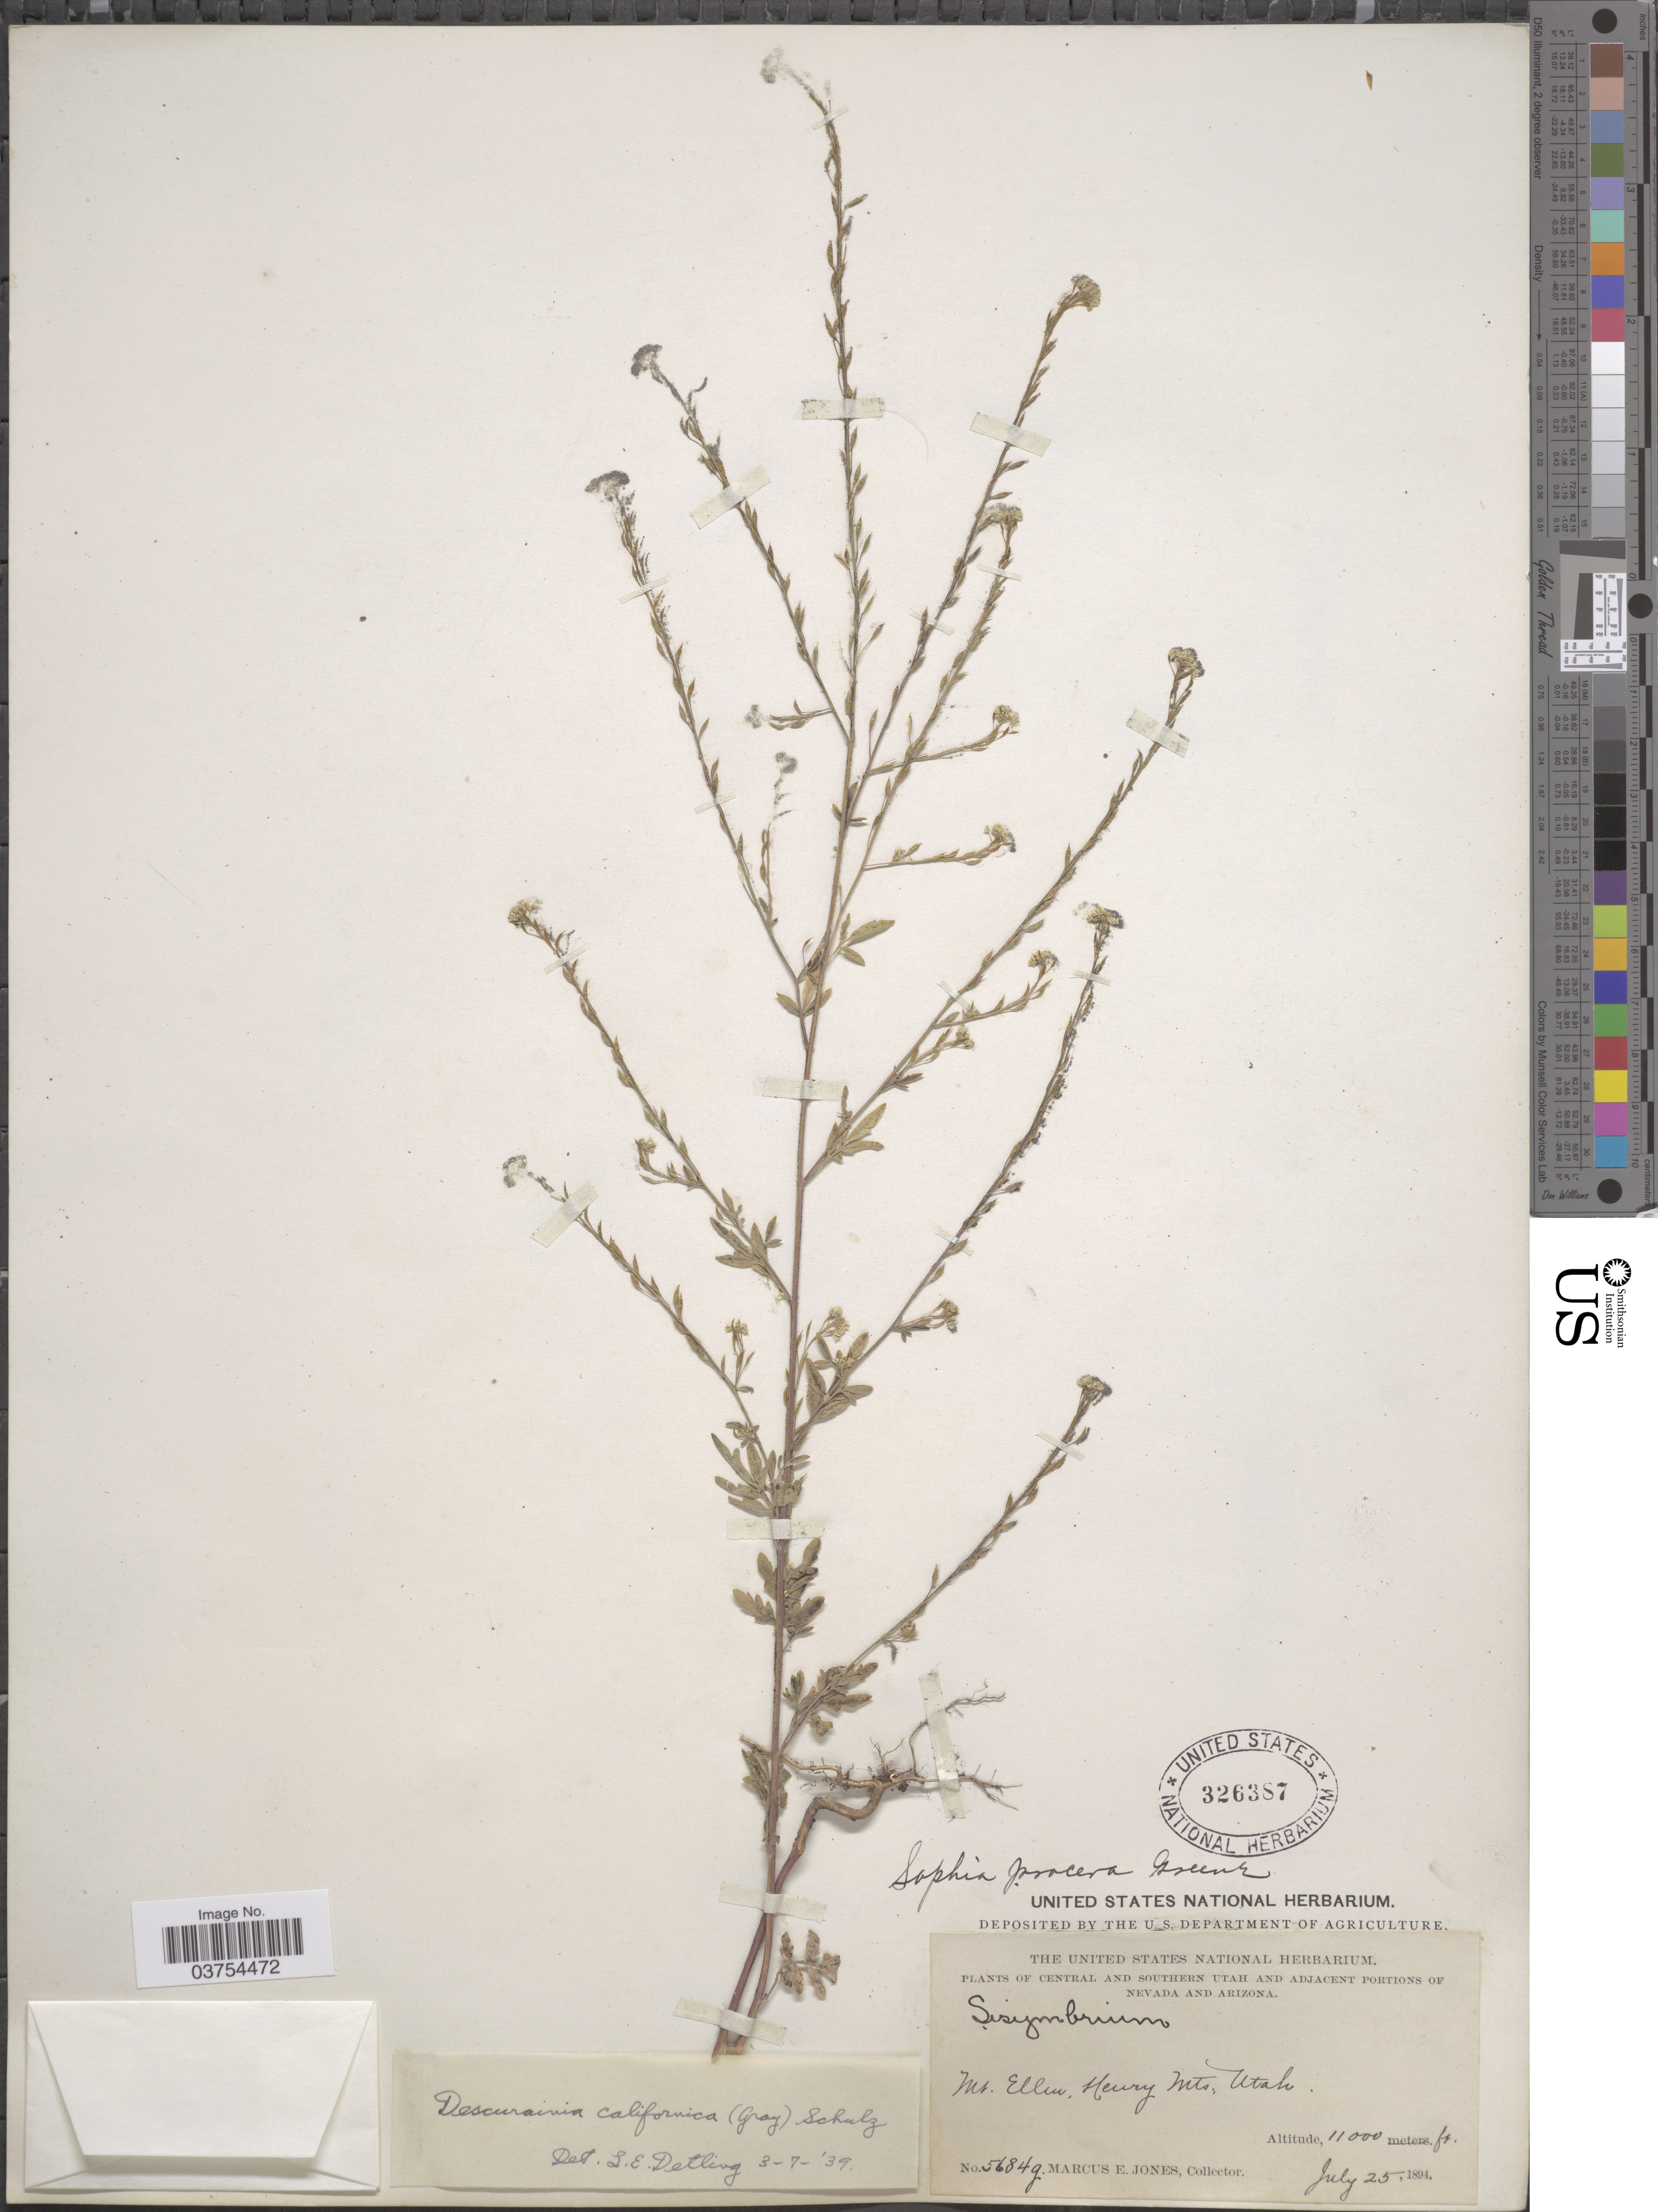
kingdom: Plantae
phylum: Tracheophyta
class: Magnoliopsida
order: Brassicales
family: Brassicaceae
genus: Descurainia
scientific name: Descurainia californica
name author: (A. Gray) O.E. Schulz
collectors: M. E. Jones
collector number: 5684g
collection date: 1894-07-25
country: United States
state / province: Utah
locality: Central and Southern Utah. Mt. Ellen, Henry Mts.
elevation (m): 3353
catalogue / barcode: US 326387